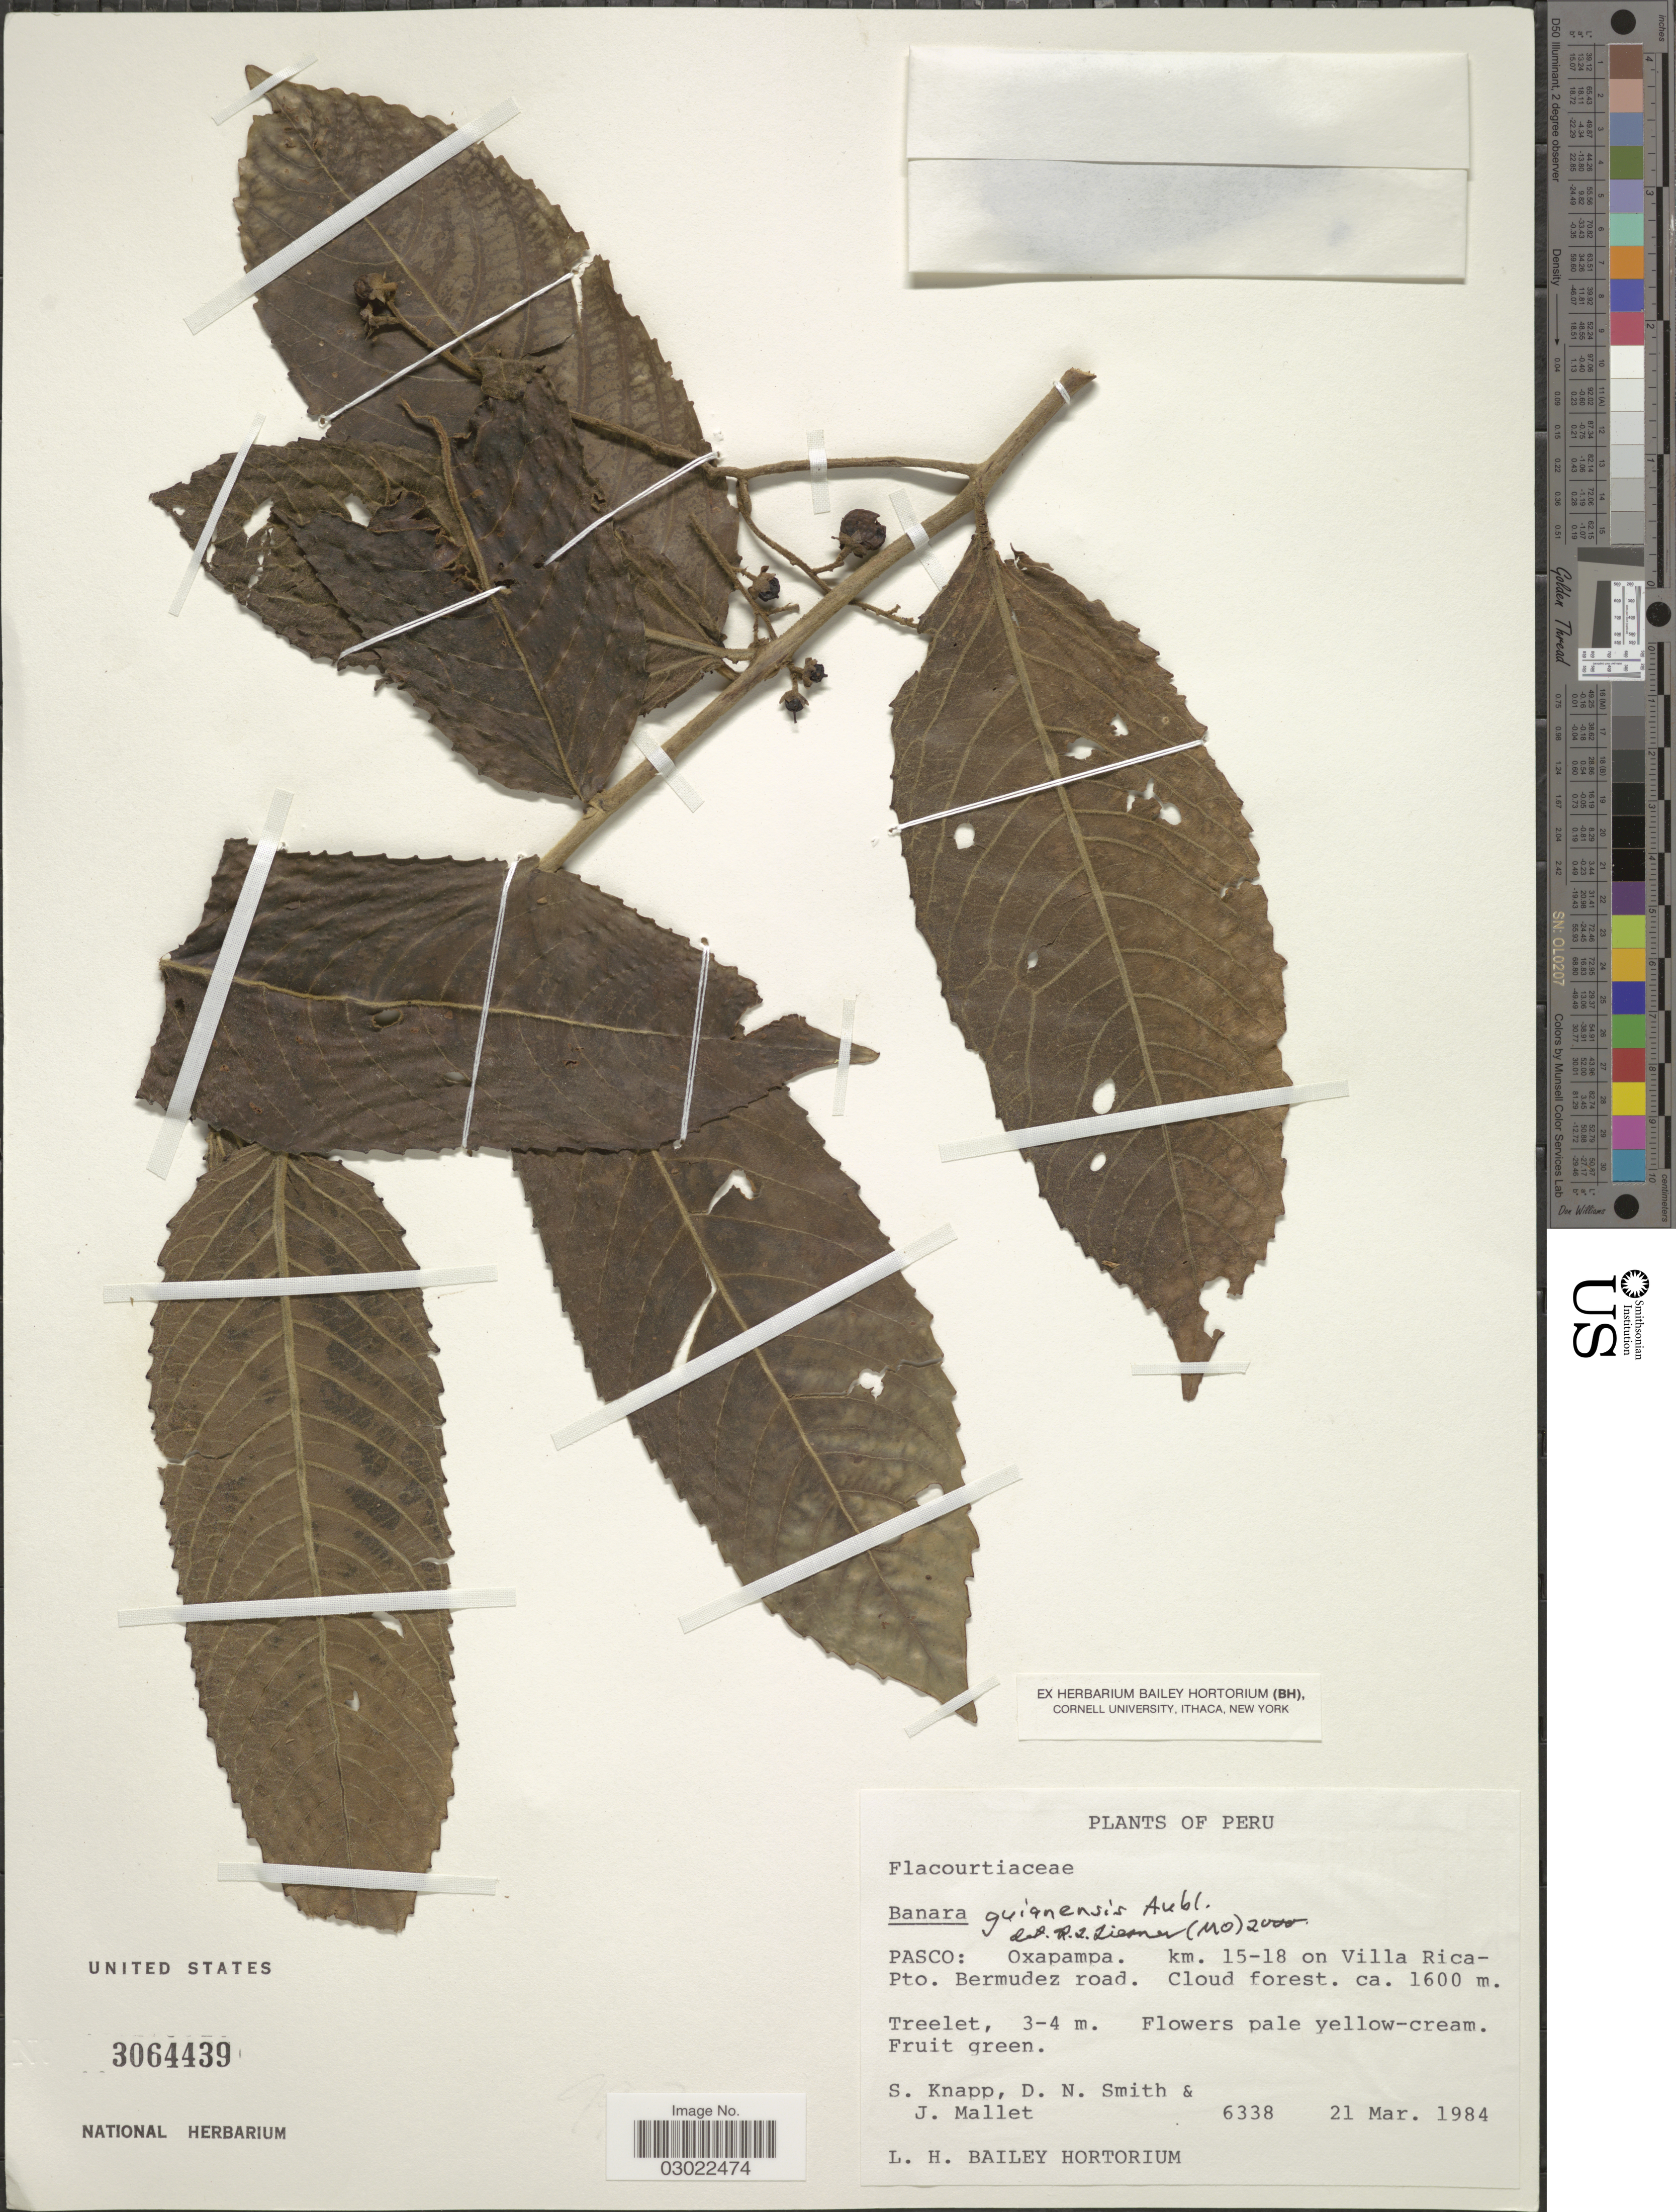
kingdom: Plantae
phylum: Tracheophyta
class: Magnoliopsida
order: Malpighiales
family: Salicaceae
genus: Banara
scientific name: Banara guianensis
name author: Aubl.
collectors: S. Knapp, D. Smith & J. Mallet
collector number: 6338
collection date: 1984-03-21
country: Peru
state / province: Pasco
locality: Oxapampa. Km. 15-18 on Villa Rica-Pto. Bermudez road.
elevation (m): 1600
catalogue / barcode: US 3064439